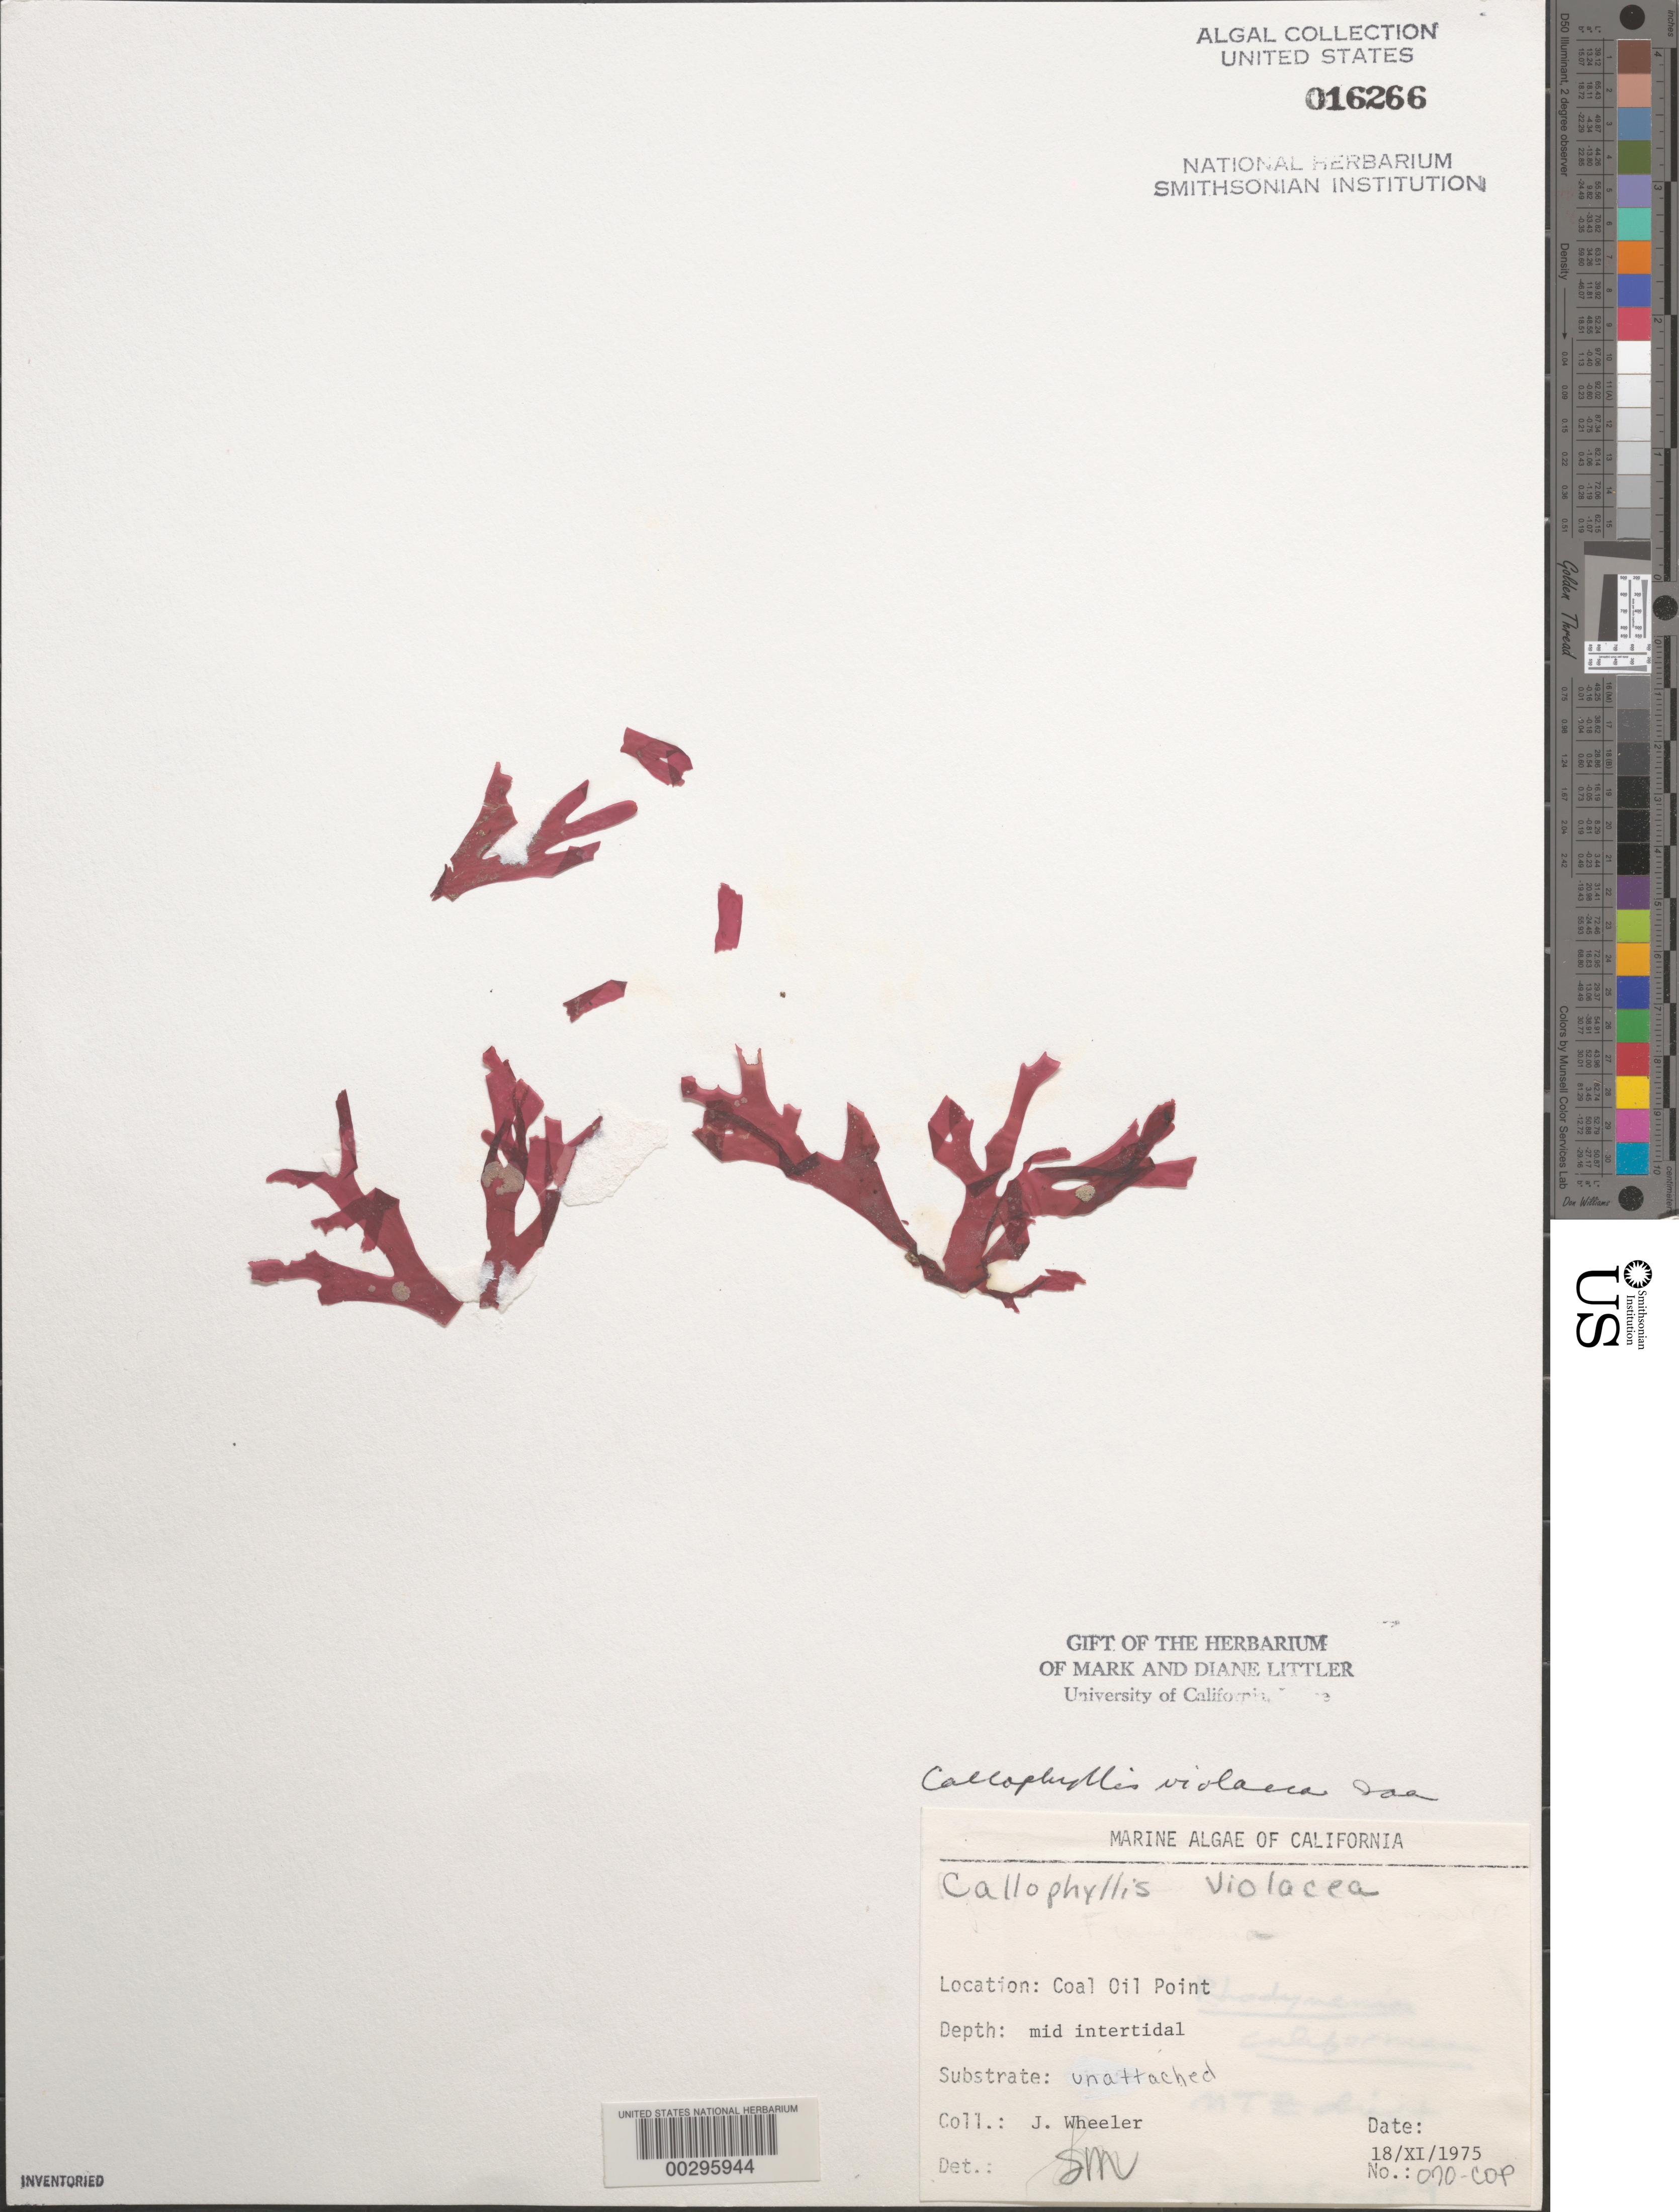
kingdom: Plantae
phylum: Rhodophyta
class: Florideophyceae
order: Gigartinales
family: Kallymeniaceae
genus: Callophyllis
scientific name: Callophyllis violacea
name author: J. Agardh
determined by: Murray, S. N.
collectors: J. L. Wheeler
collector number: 070-cop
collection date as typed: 18 Nov 1975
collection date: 1975-11-18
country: United States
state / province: California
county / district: Santa Barbara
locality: Coal Oil Point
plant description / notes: BLM-SOCALBIGHT Rocky Intertidal Survey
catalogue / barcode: US 16266